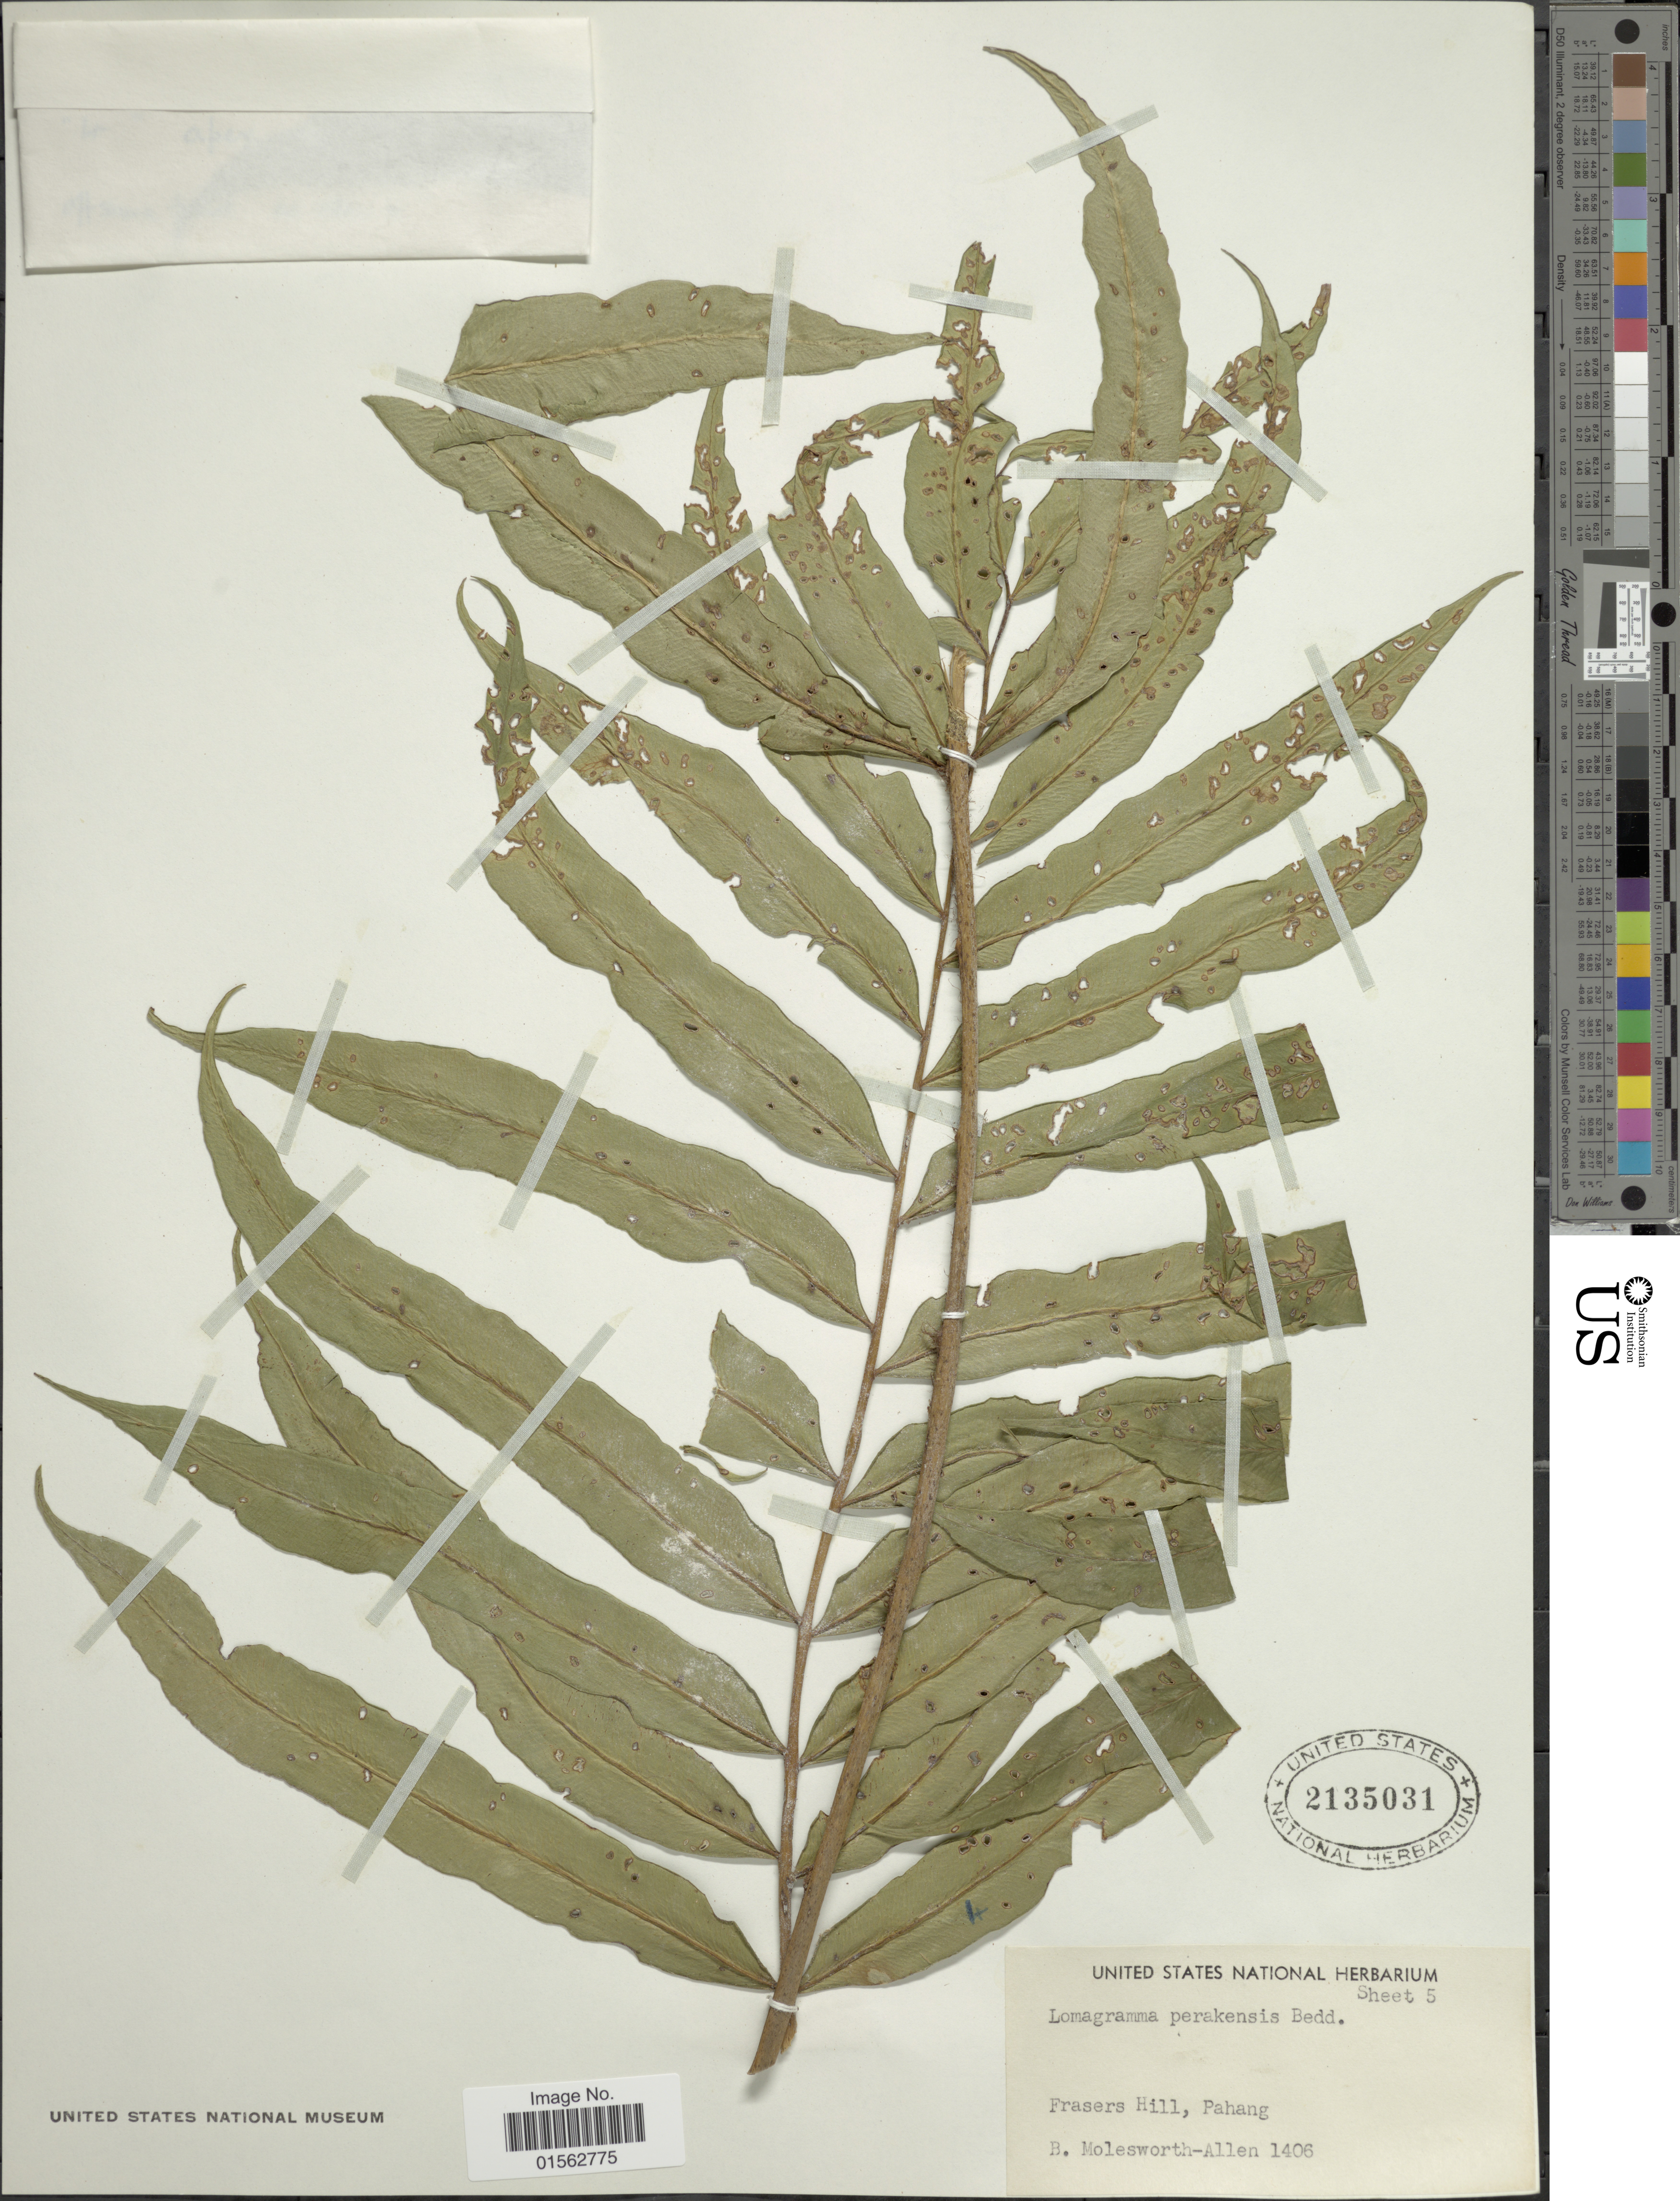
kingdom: Plantae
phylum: Tracheophyta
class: Polypodiopsida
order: Polypodiales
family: Dryopteridaceae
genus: Lomagramma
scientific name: Lomagramma perakensis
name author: Bedd.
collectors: B. E. G. Molesworth-Allen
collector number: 1406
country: Malaysia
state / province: Pahang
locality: Frasers Hill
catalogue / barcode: US 2135031